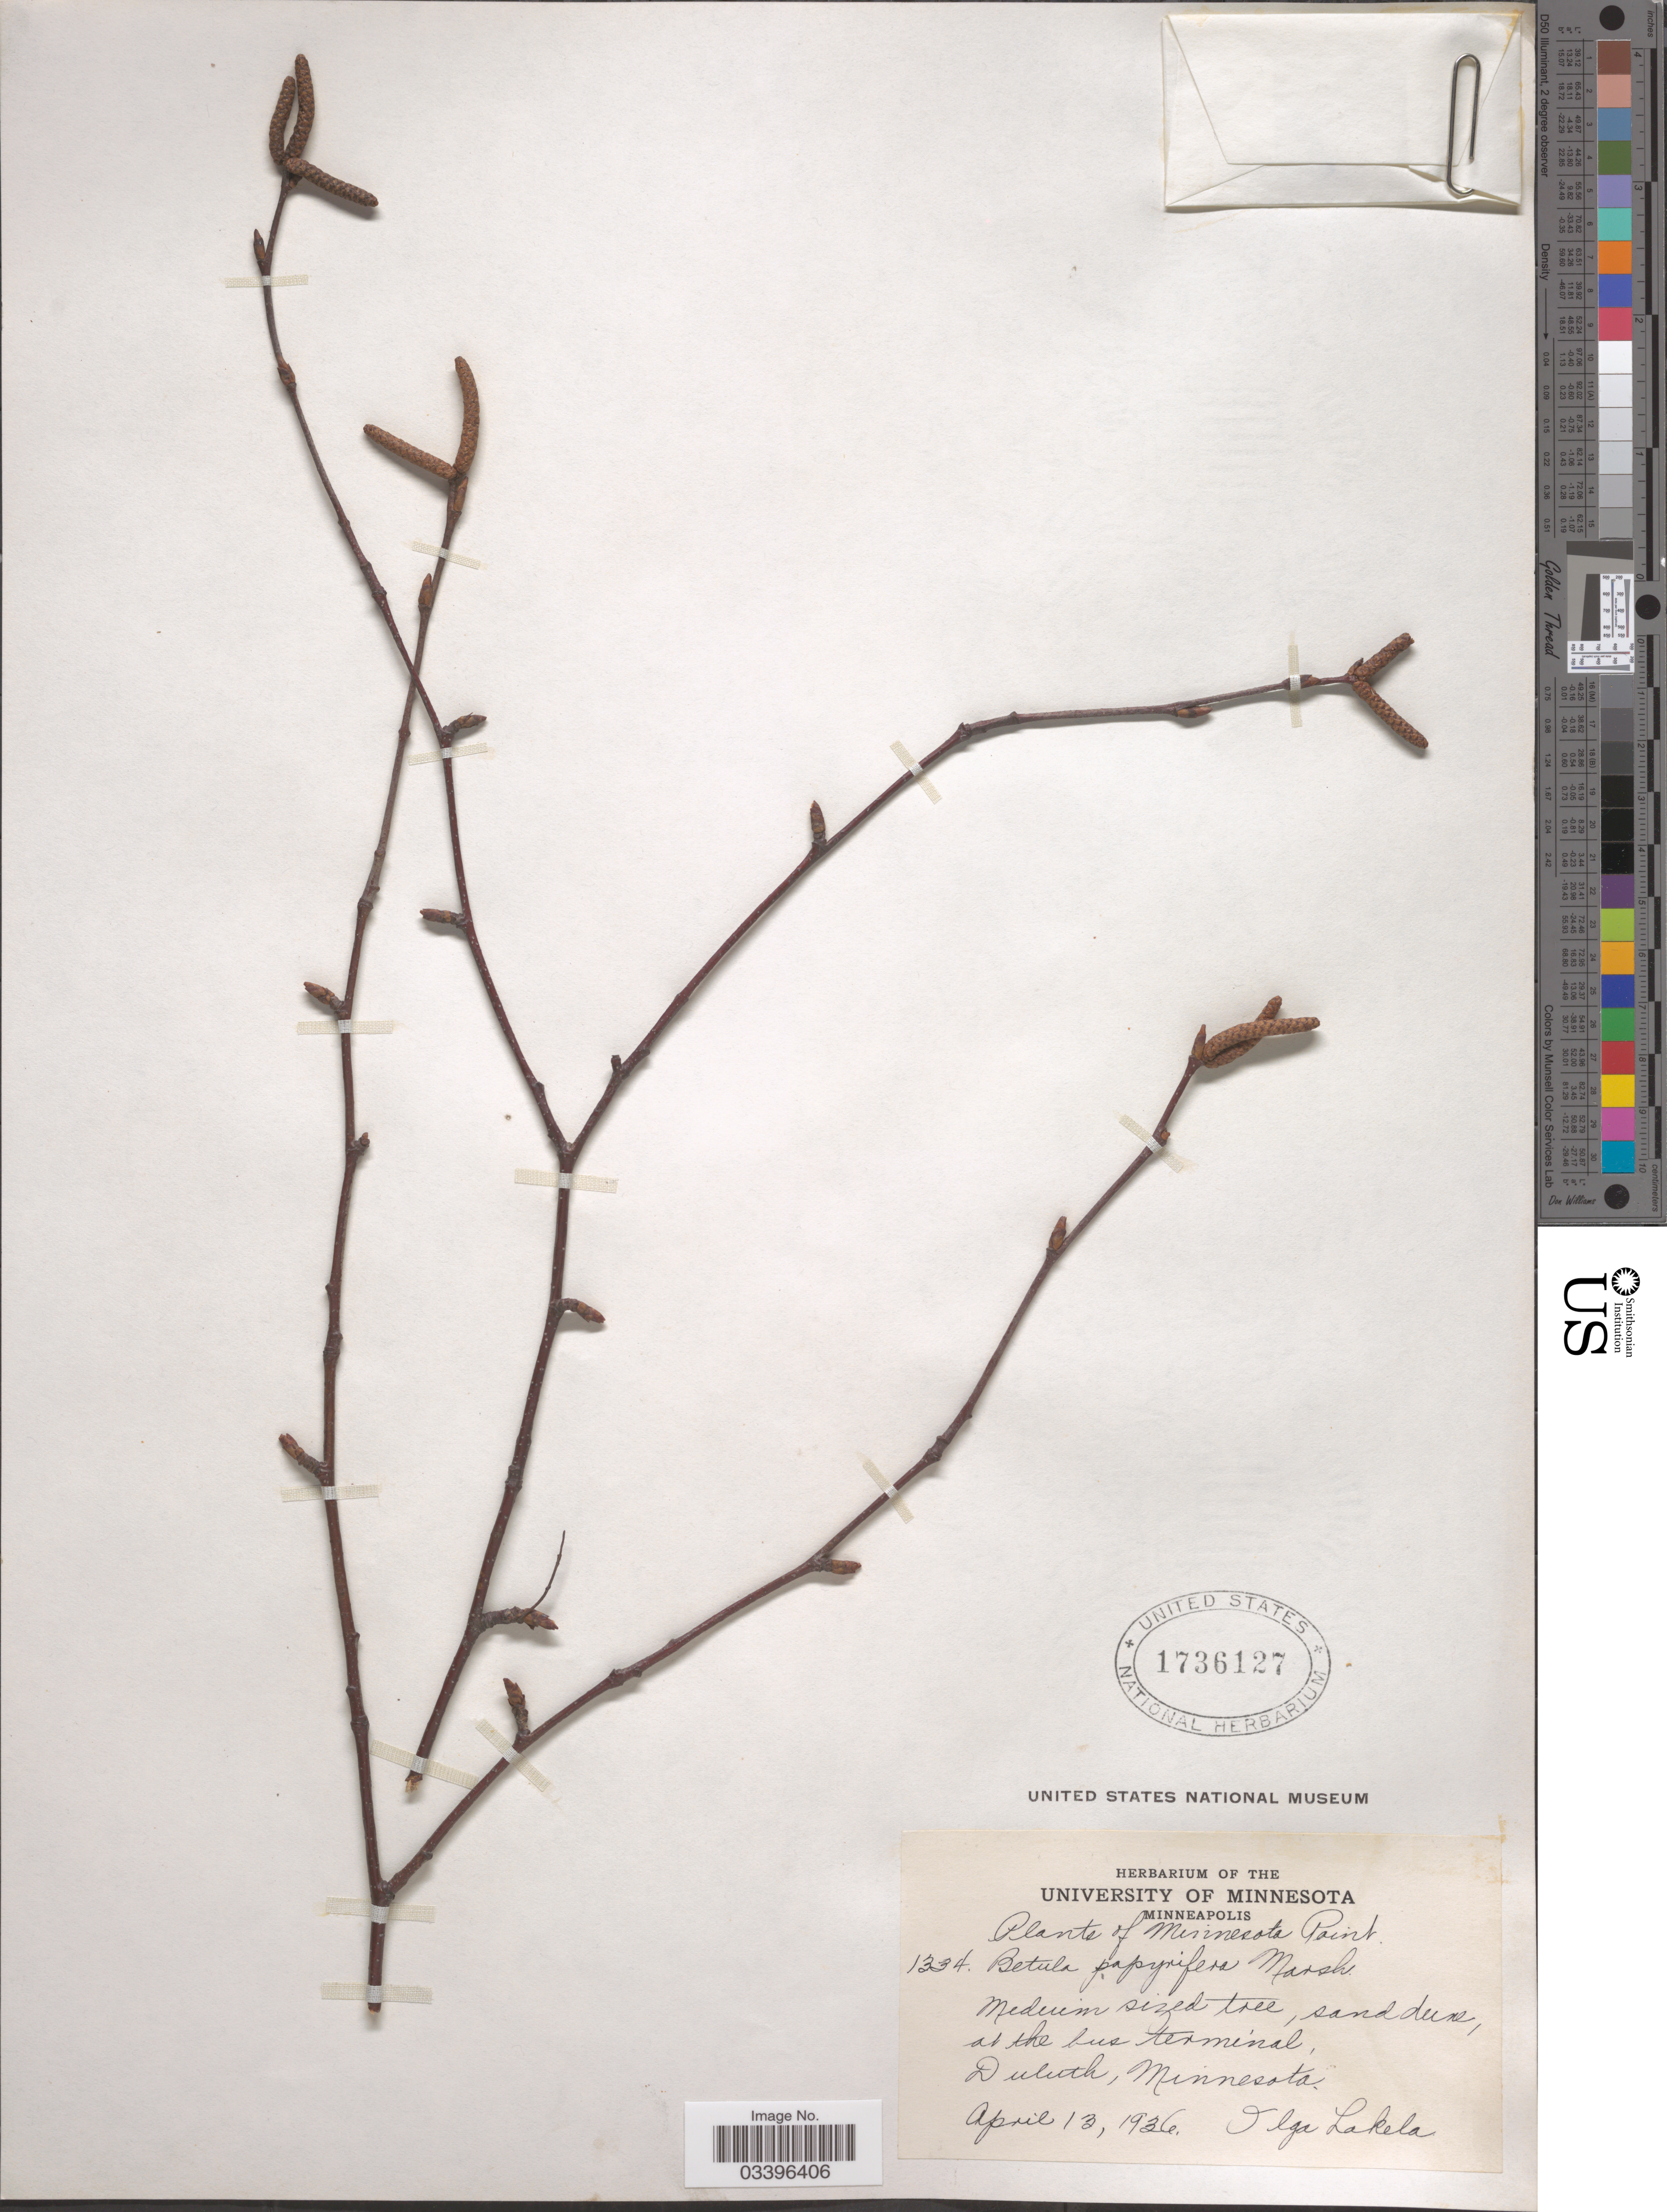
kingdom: Plantae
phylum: Tracheophyta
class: Magnoliopsida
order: Fagales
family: Betulaceae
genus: Betula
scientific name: Betula papyrifera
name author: Marshall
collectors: O. K. Lakela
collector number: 1334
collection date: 1936-04-13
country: United States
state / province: Minnesota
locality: Minnesota Point. Duluth.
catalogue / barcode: US 1736127